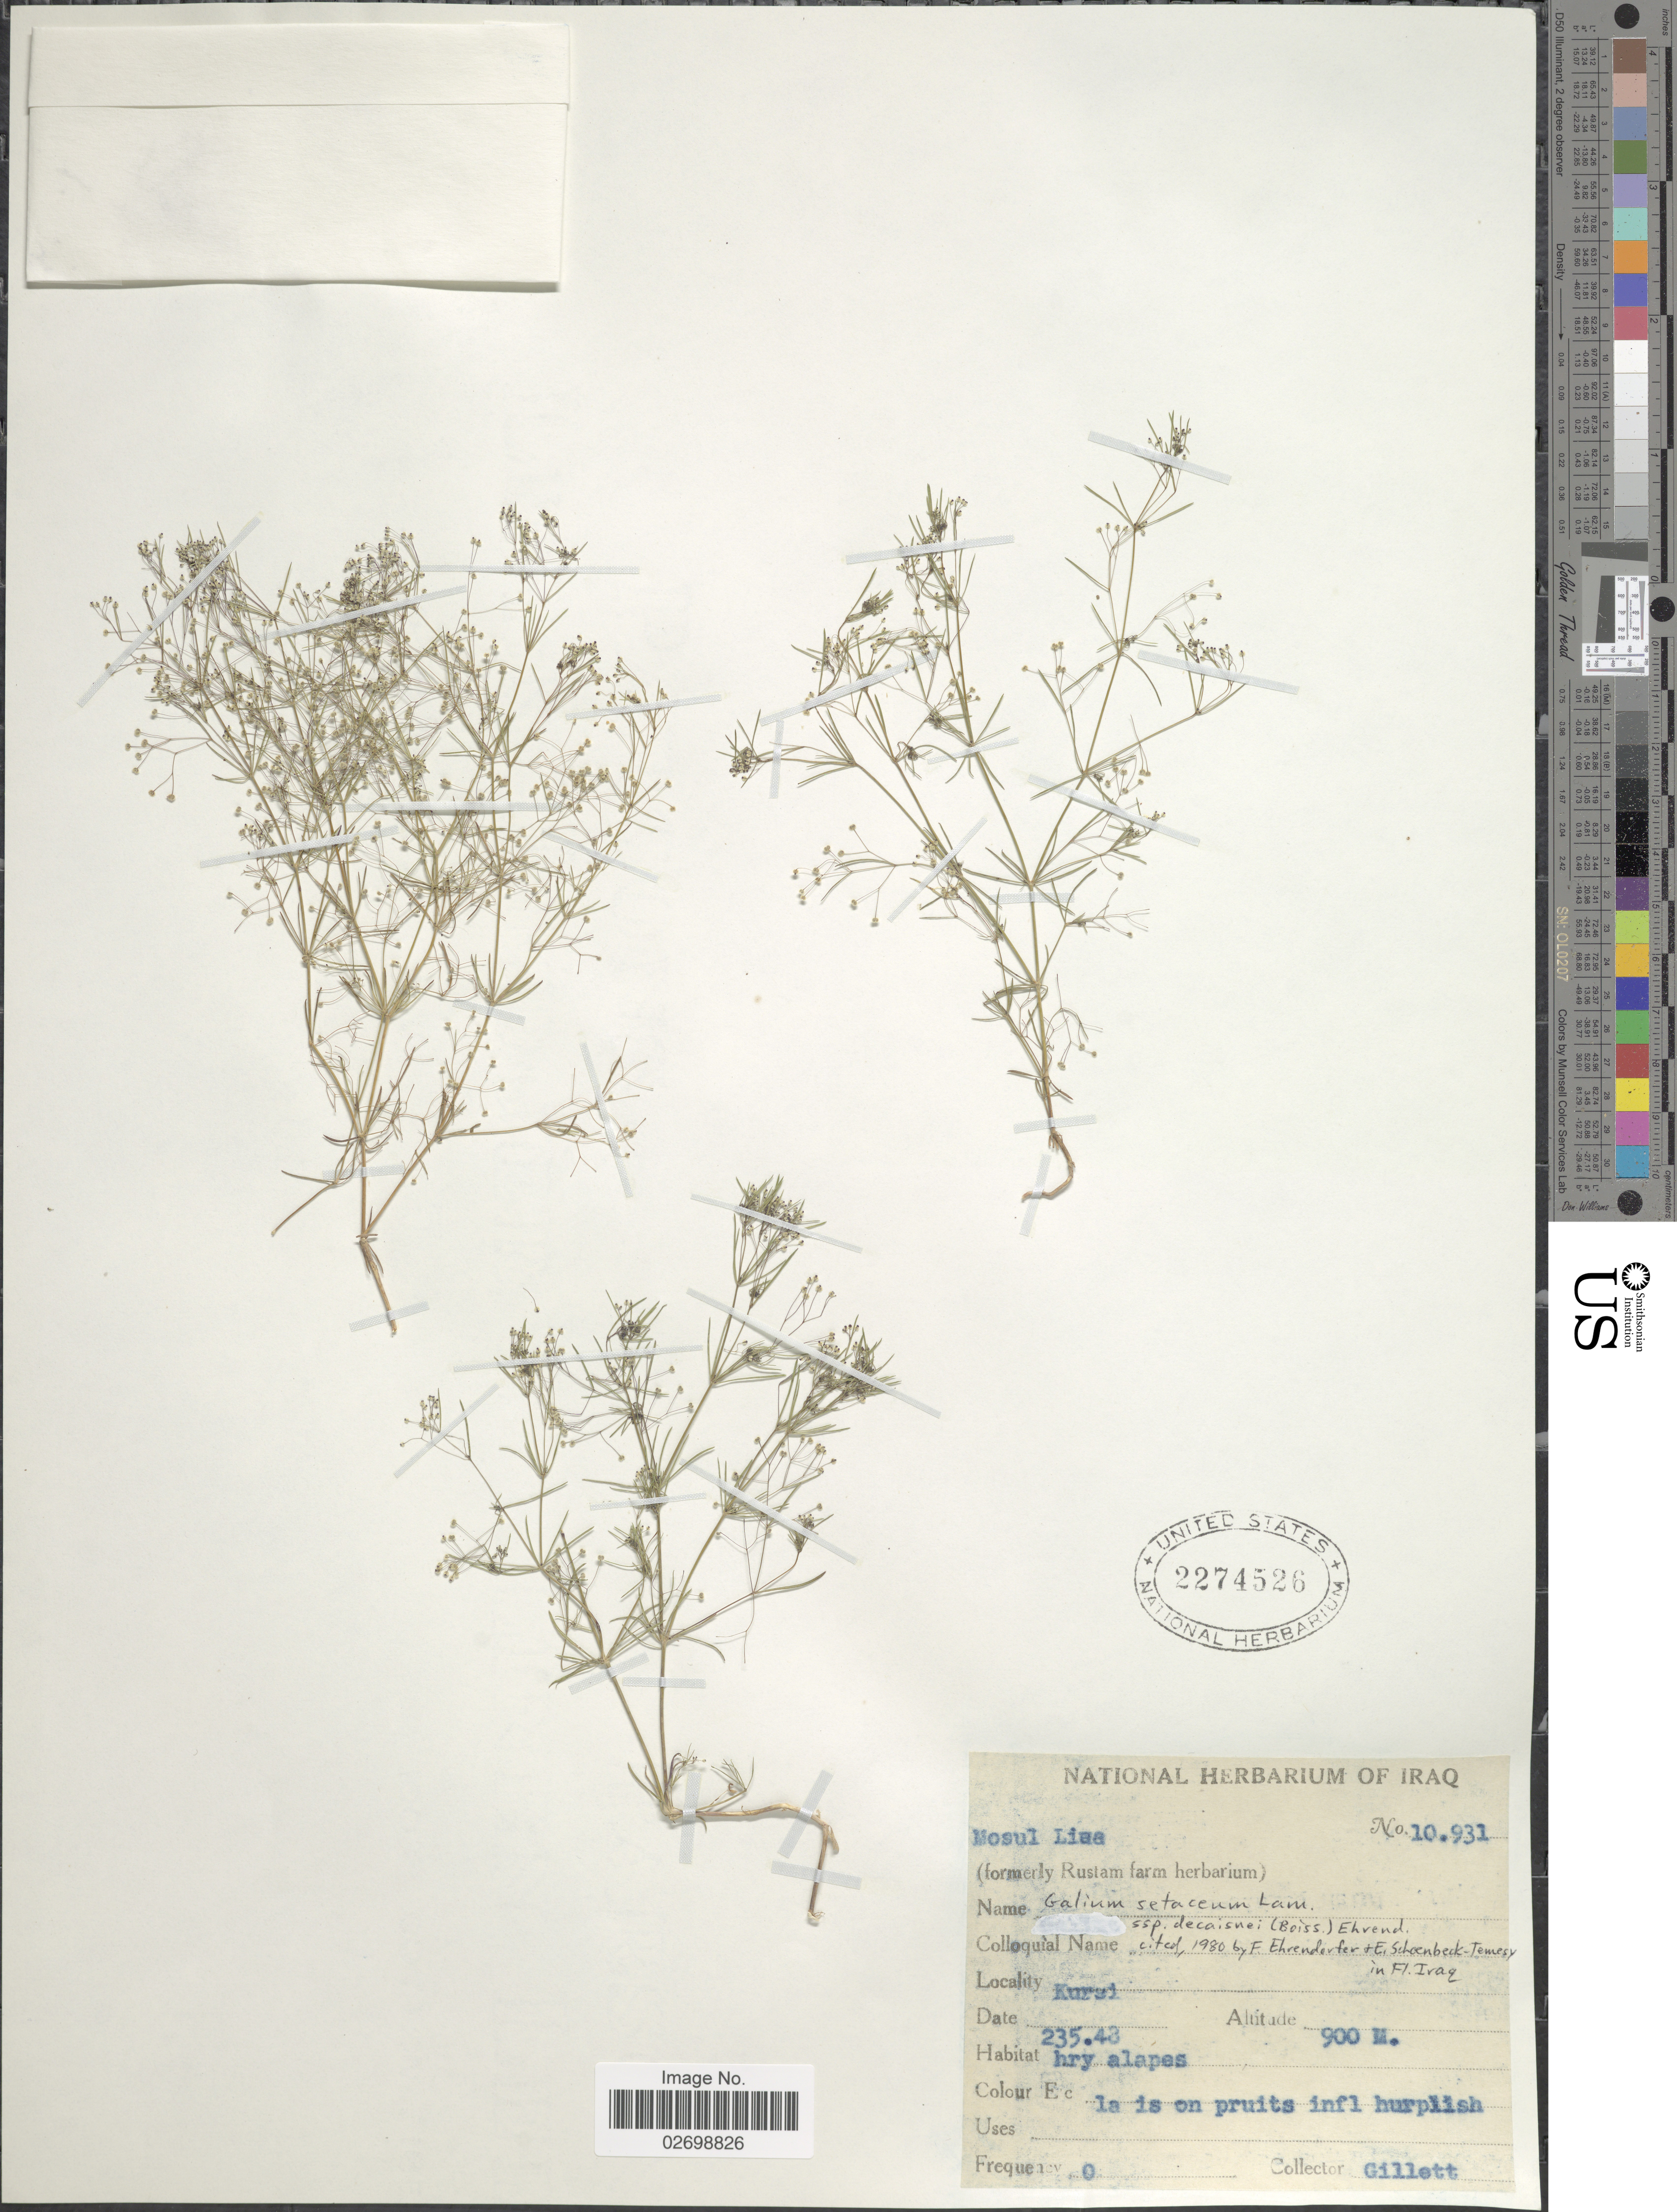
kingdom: Plantae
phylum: Tracheophyta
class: Magnoliopsida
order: Gentianales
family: Rubiaceae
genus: Galium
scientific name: Galium setaceum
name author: Lam.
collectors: Gillett, --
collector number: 10931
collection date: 1948-05-23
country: Iraq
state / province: Ninawa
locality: Kursi, Mosul Liwa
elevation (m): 900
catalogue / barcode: US 2274526